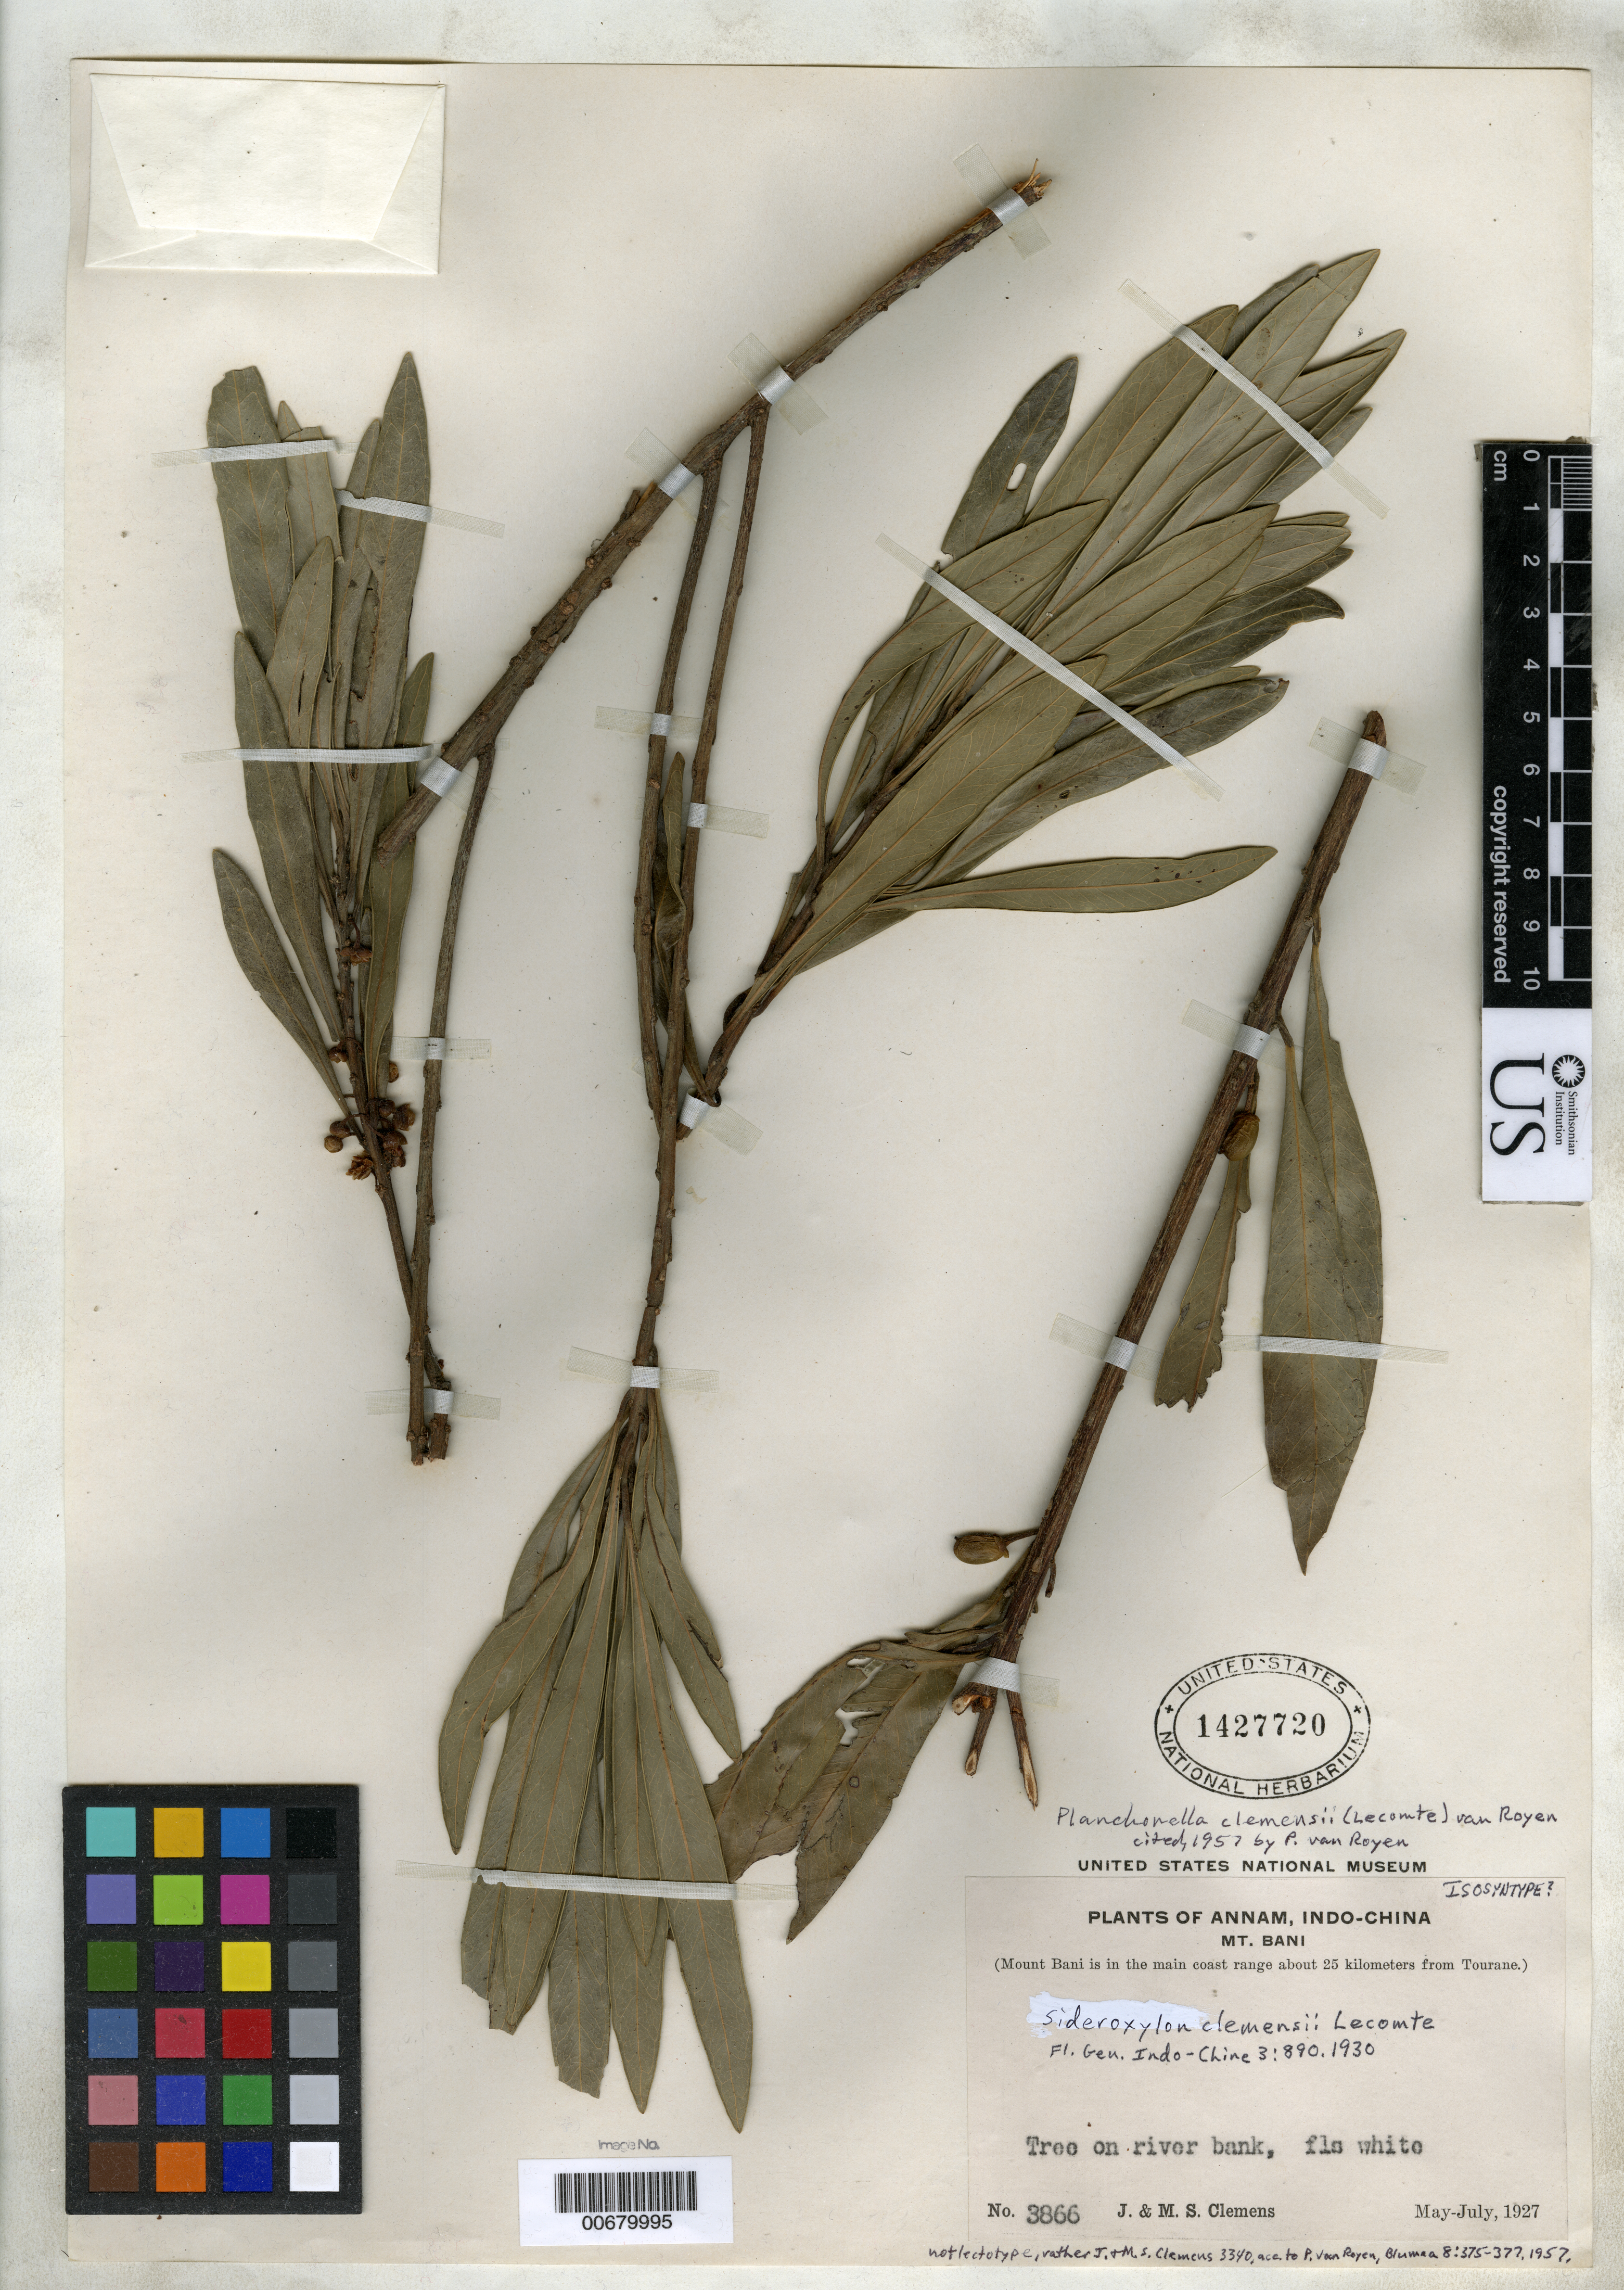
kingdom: Plantae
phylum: Tracheophyta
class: Magnoliopsida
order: Ericales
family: Sapotaceae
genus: Sideroxylon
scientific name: Sideroxylon clemensii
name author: Lecomte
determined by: van Royen, P.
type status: Possible Isosyntype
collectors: J. Clemens & M. S. Clemens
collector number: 3866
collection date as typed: May 1927 to -- Jul 1927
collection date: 1927-05/1927-07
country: Vietnam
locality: Annam, Mt. Bani, about 25 km from Tourane.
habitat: Tree on river bank.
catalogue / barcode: US 1427720